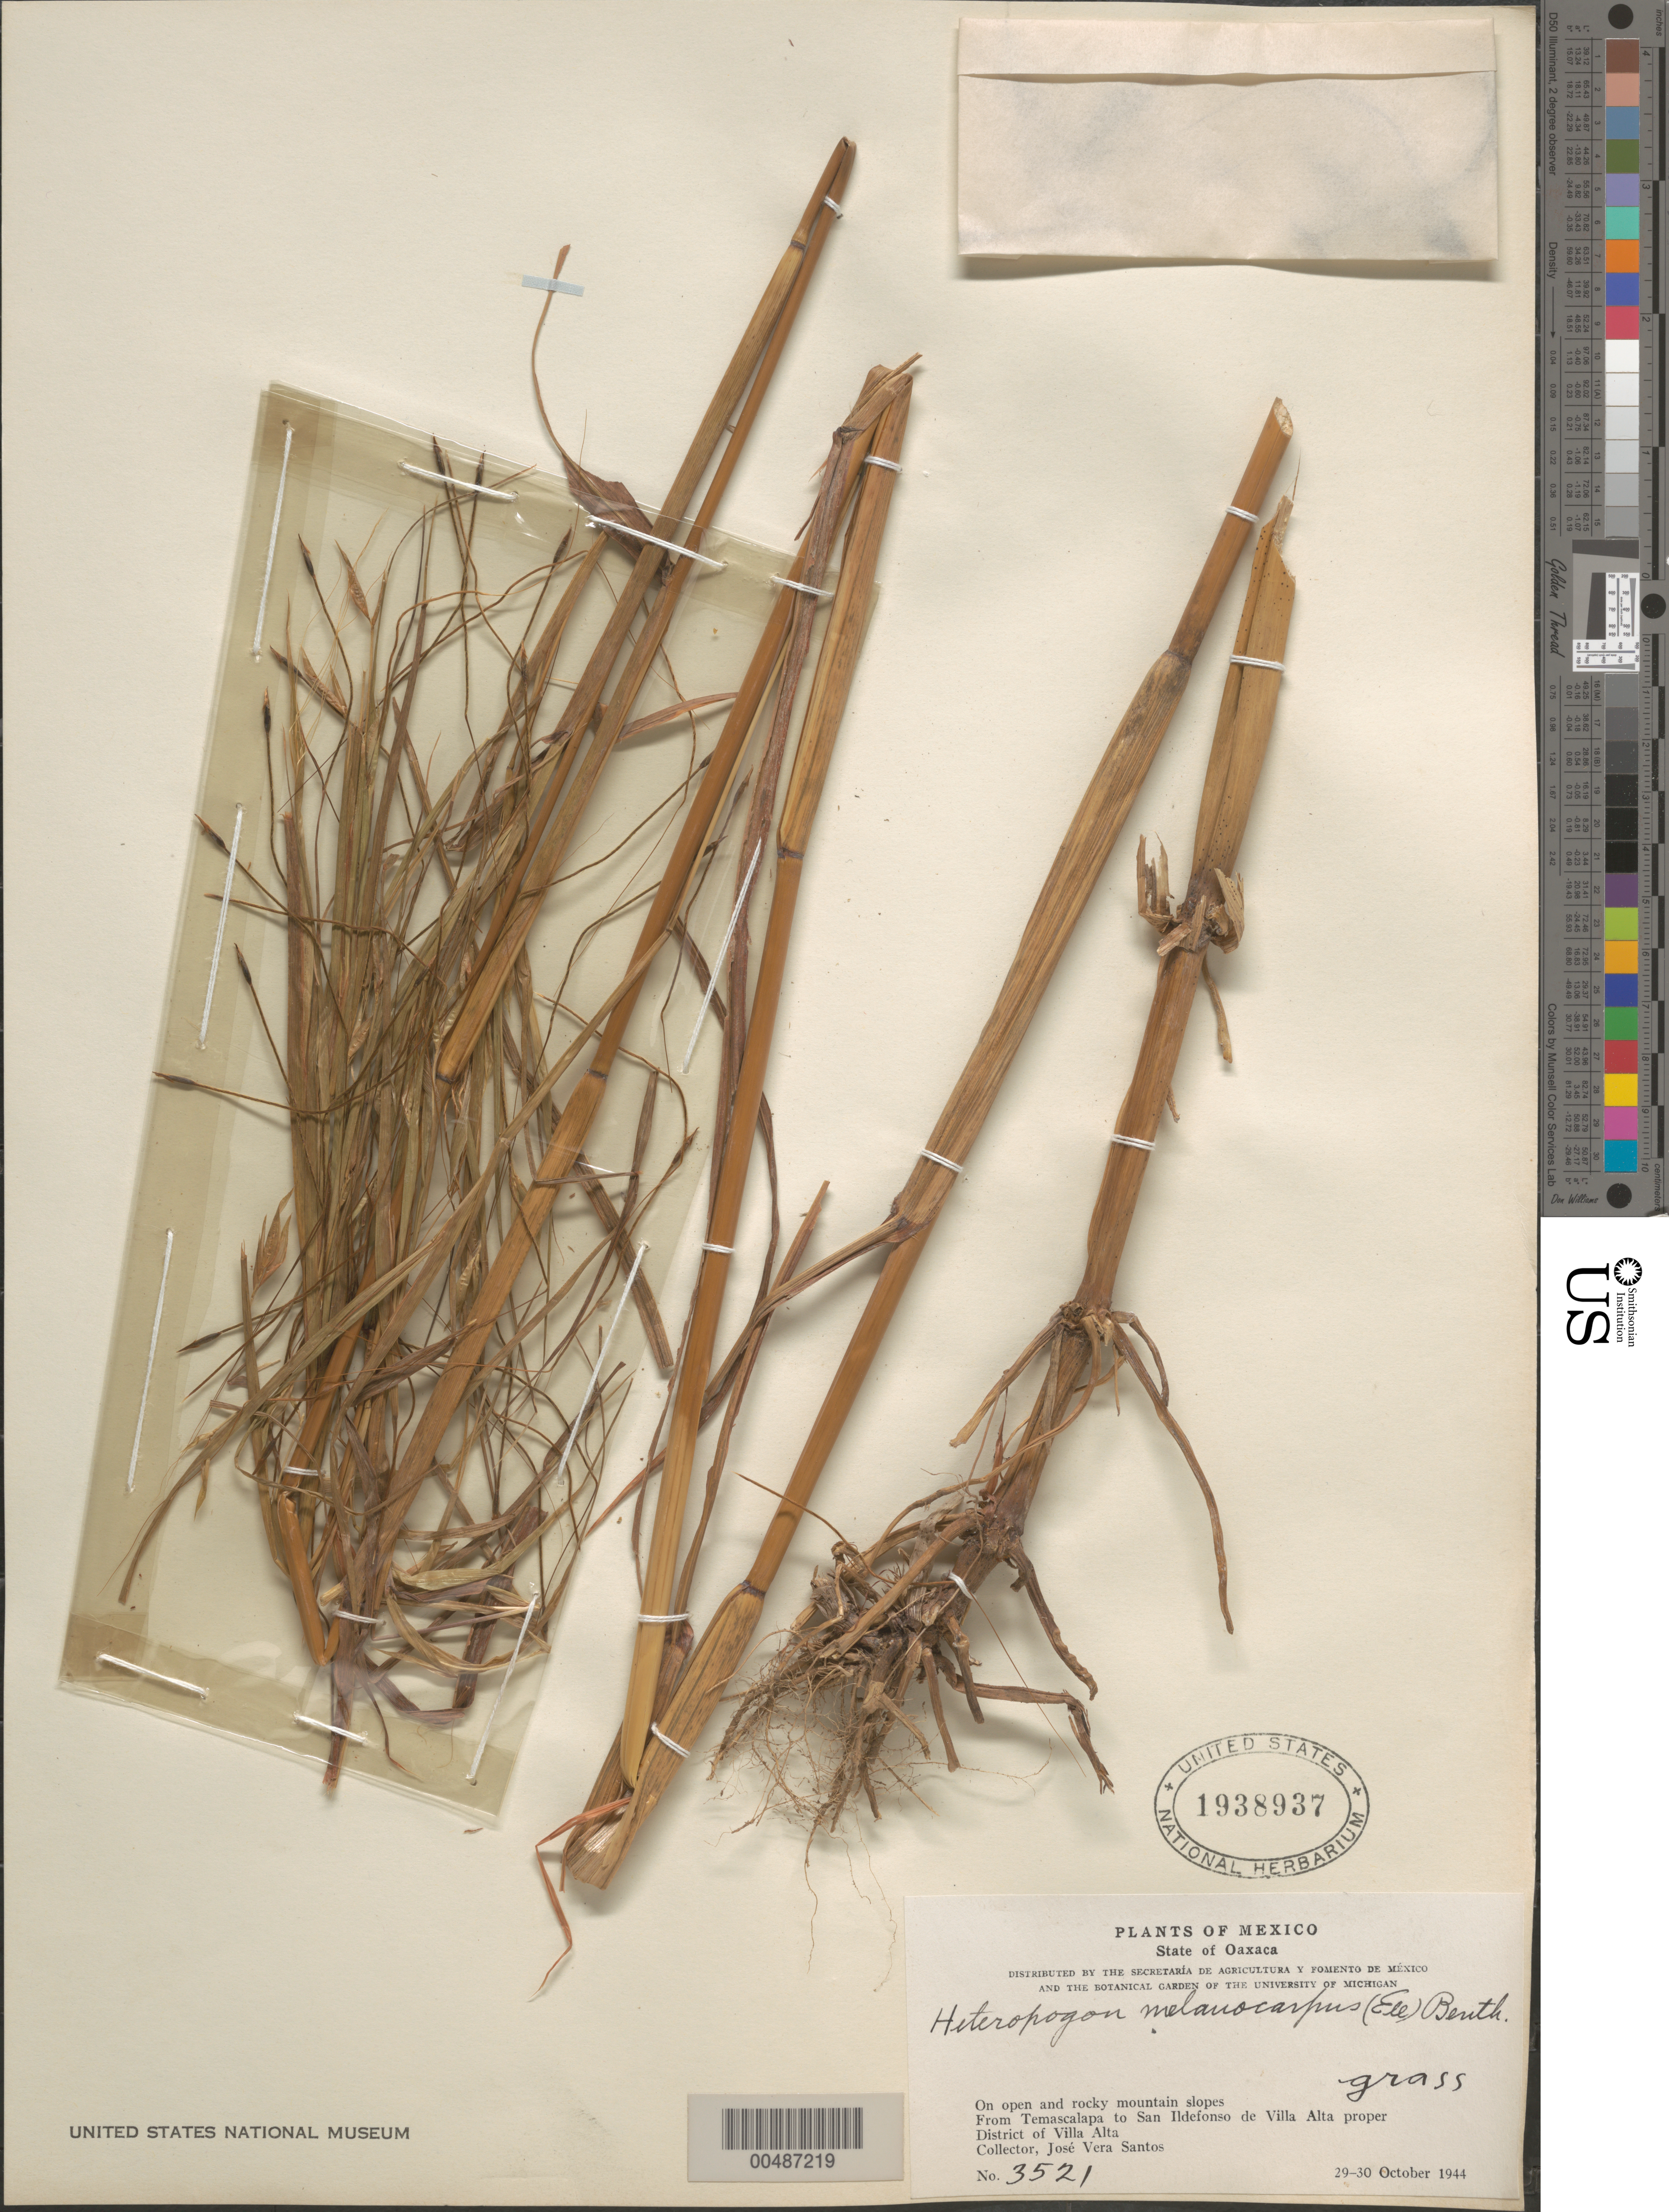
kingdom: Plantae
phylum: Tracheophyta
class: Liliopsida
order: Poales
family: Poaceae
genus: Heteropogon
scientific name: Heteropogon melanocarpus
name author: (Elliott) Benth.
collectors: J. V. Santos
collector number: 3521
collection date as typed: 29 Oct 1944 to 30 Oct 1944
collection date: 1944-10-29/1944-10-30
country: Mexico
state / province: Oaxaca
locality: From Temascalapa to San Ildefonso de Villa Alta proper, Dist of Villa Alta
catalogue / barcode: US 1938937